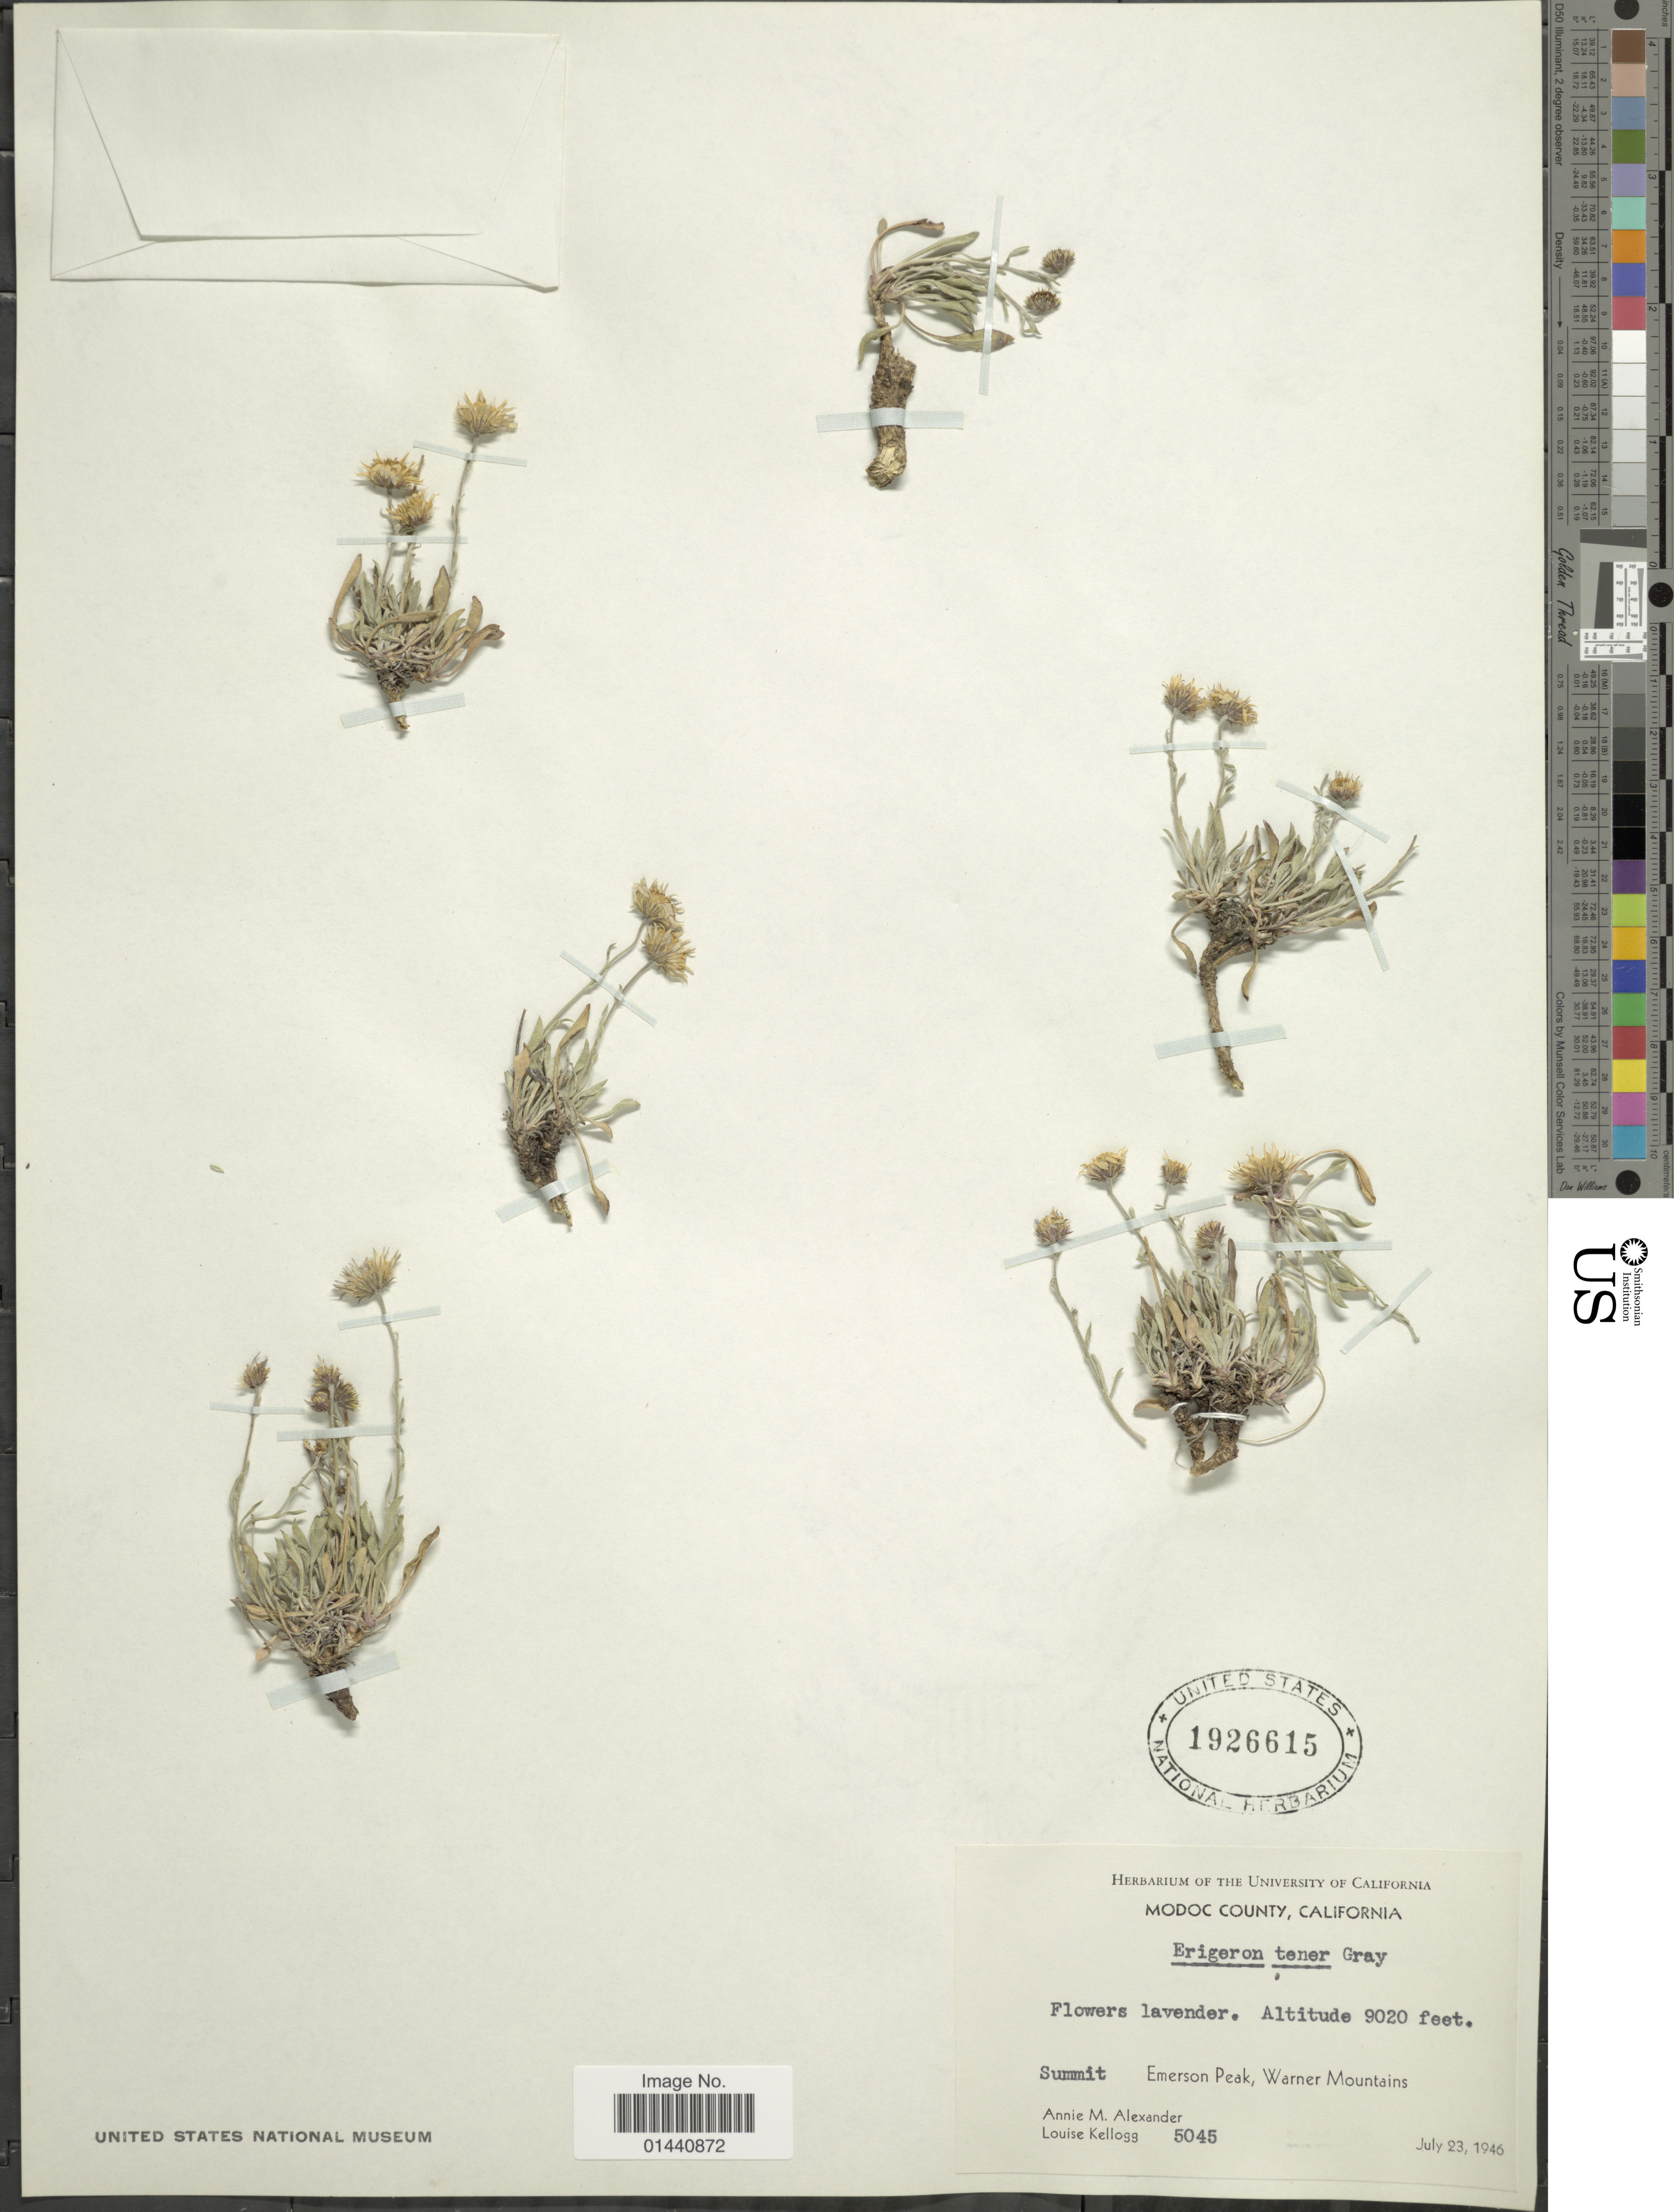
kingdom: Plantae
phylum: Tracheophyta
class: Magnoliopsida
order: Asterales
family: Asteraceae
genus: Erigeron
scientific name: Erigeron tener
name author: A. Gray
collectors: A. M. Alexander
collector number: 5045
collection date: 1946-07-23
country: United States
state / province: California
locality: Emerson Peak, Warner Mountains.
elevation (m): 2749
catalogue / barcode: US 1926615